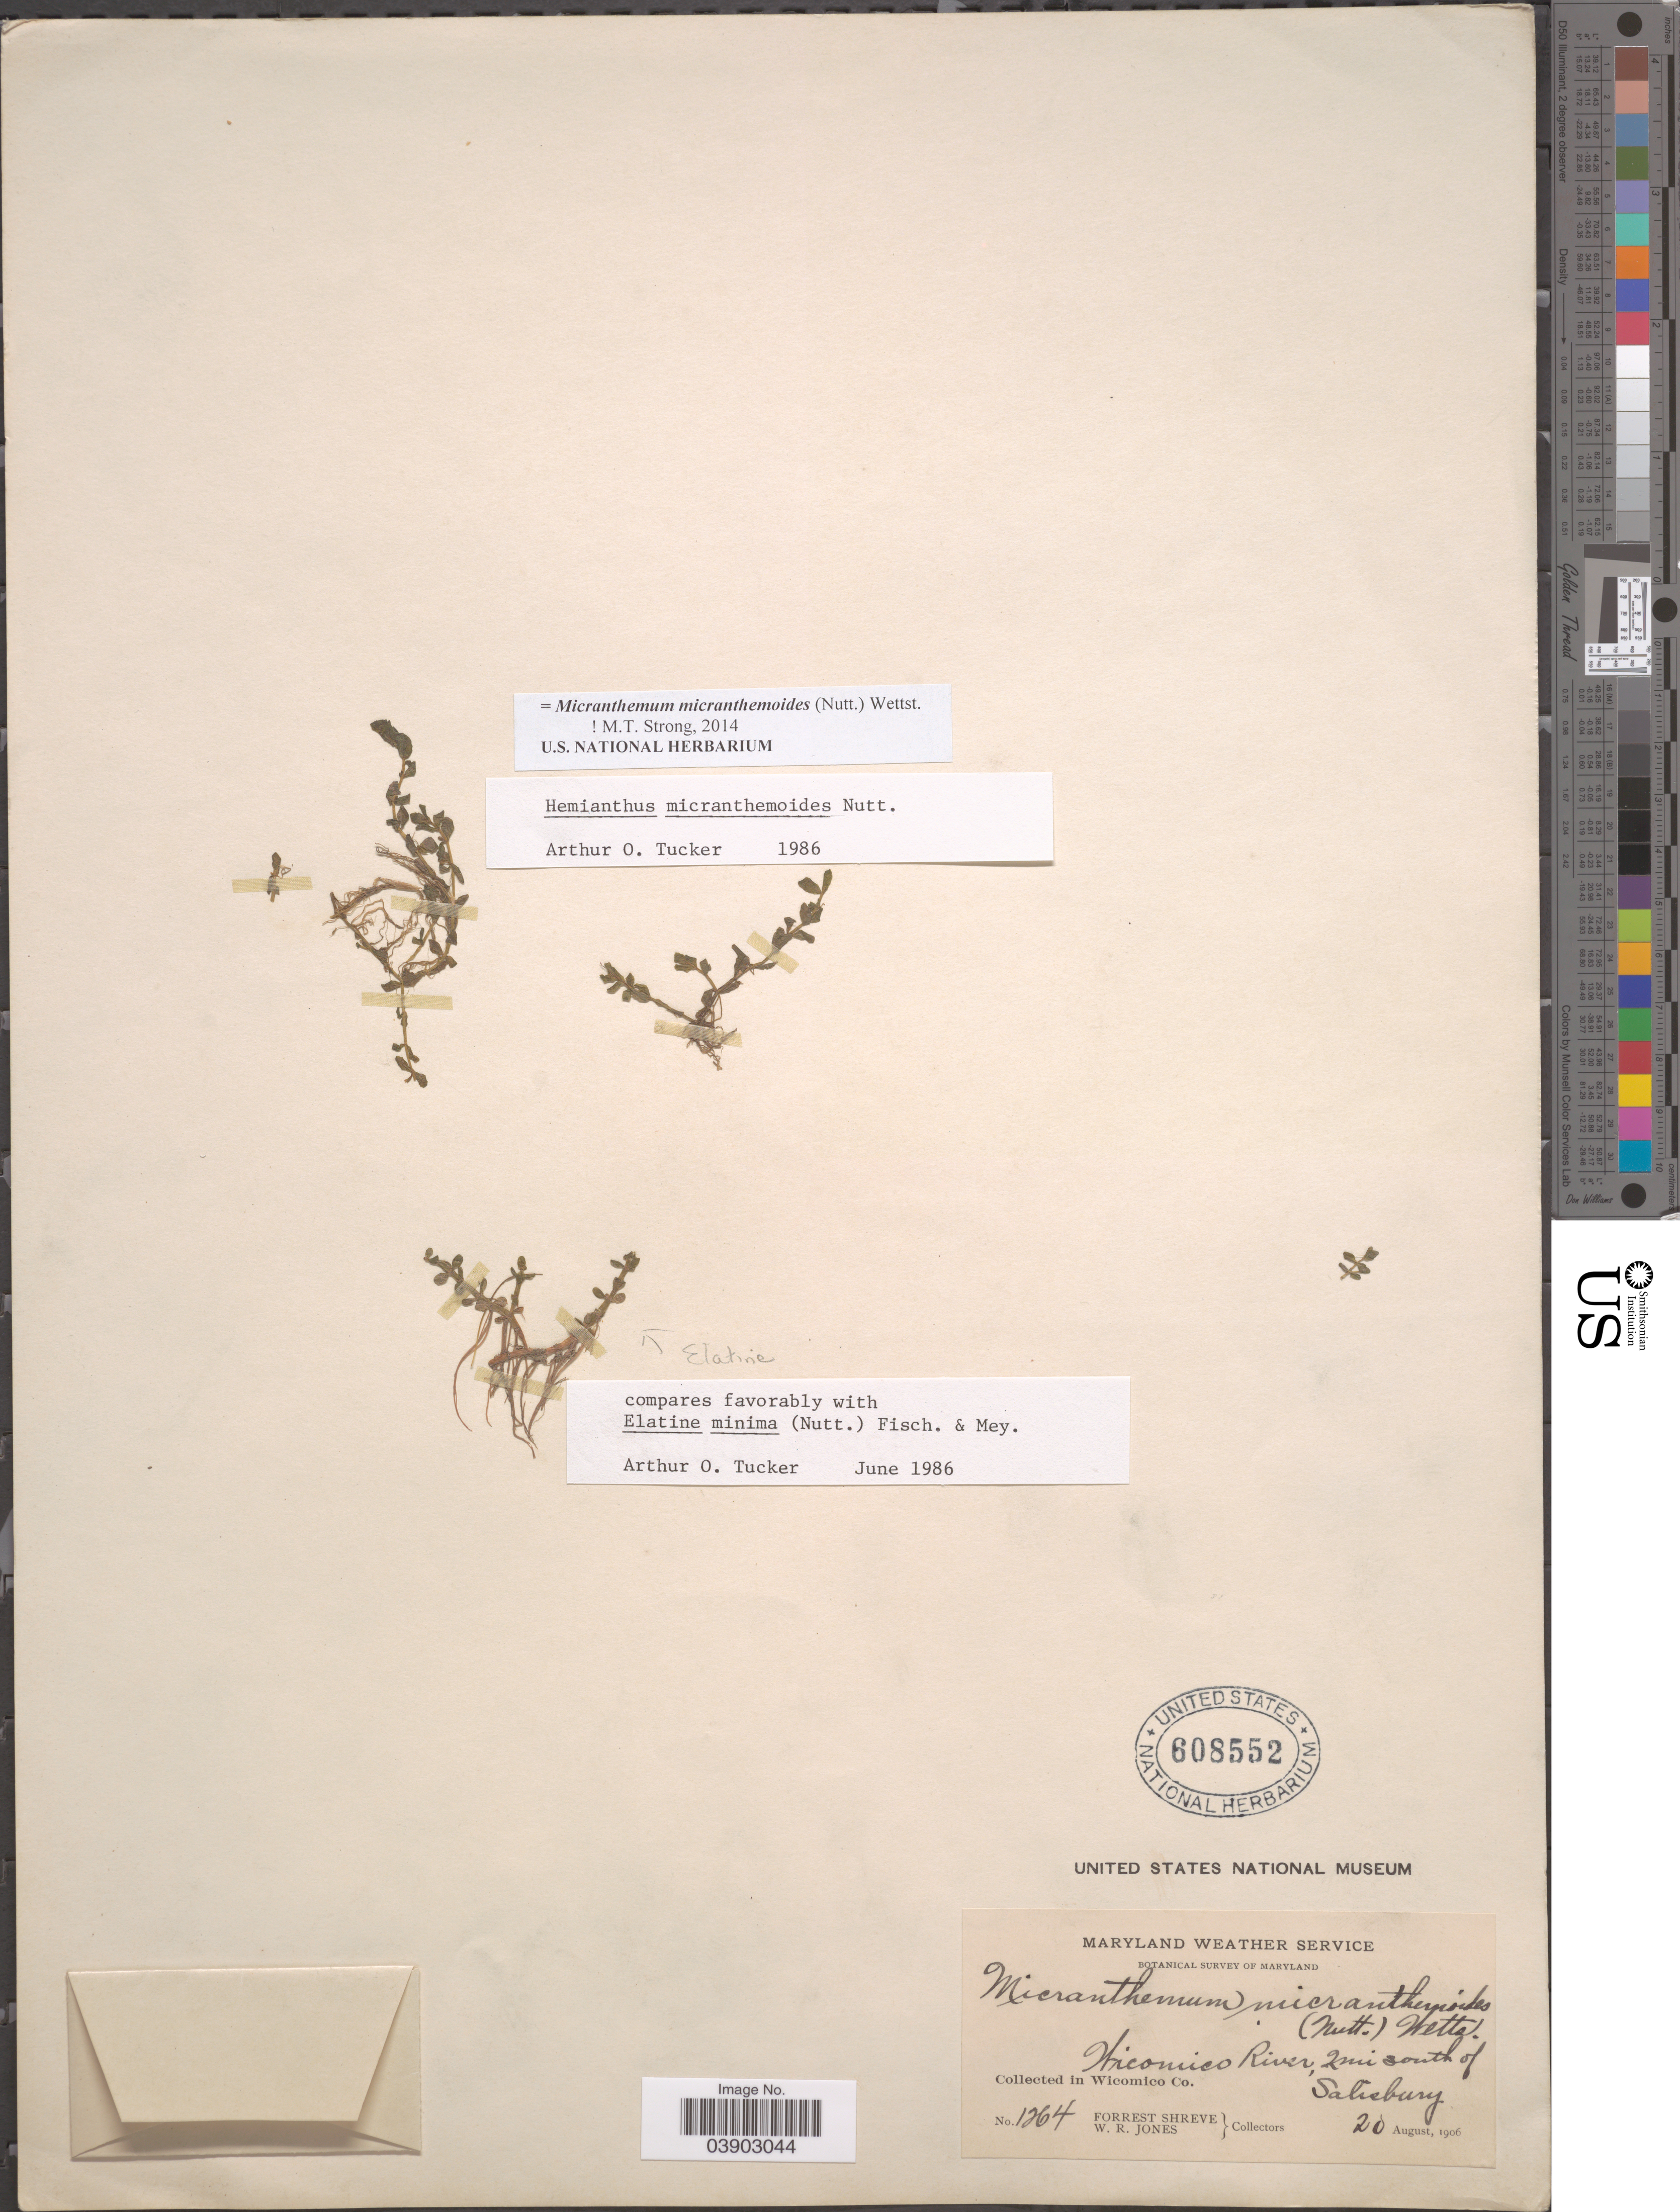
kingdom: Plantae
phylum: Tracheophyta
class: Magnoliopsida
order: Lamiales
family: Linderniaceae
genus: Micranthemum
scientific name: Micranthemum micranthemoides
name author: Nutt.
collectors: F. Shreve & W. R. Jones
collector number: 1264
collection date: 1906-08-20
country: United States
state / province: Maryland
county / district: Wicomico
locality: Wicomico River, 2mi south of Salisbury. In Wicomico Co.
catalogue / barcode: US 608552